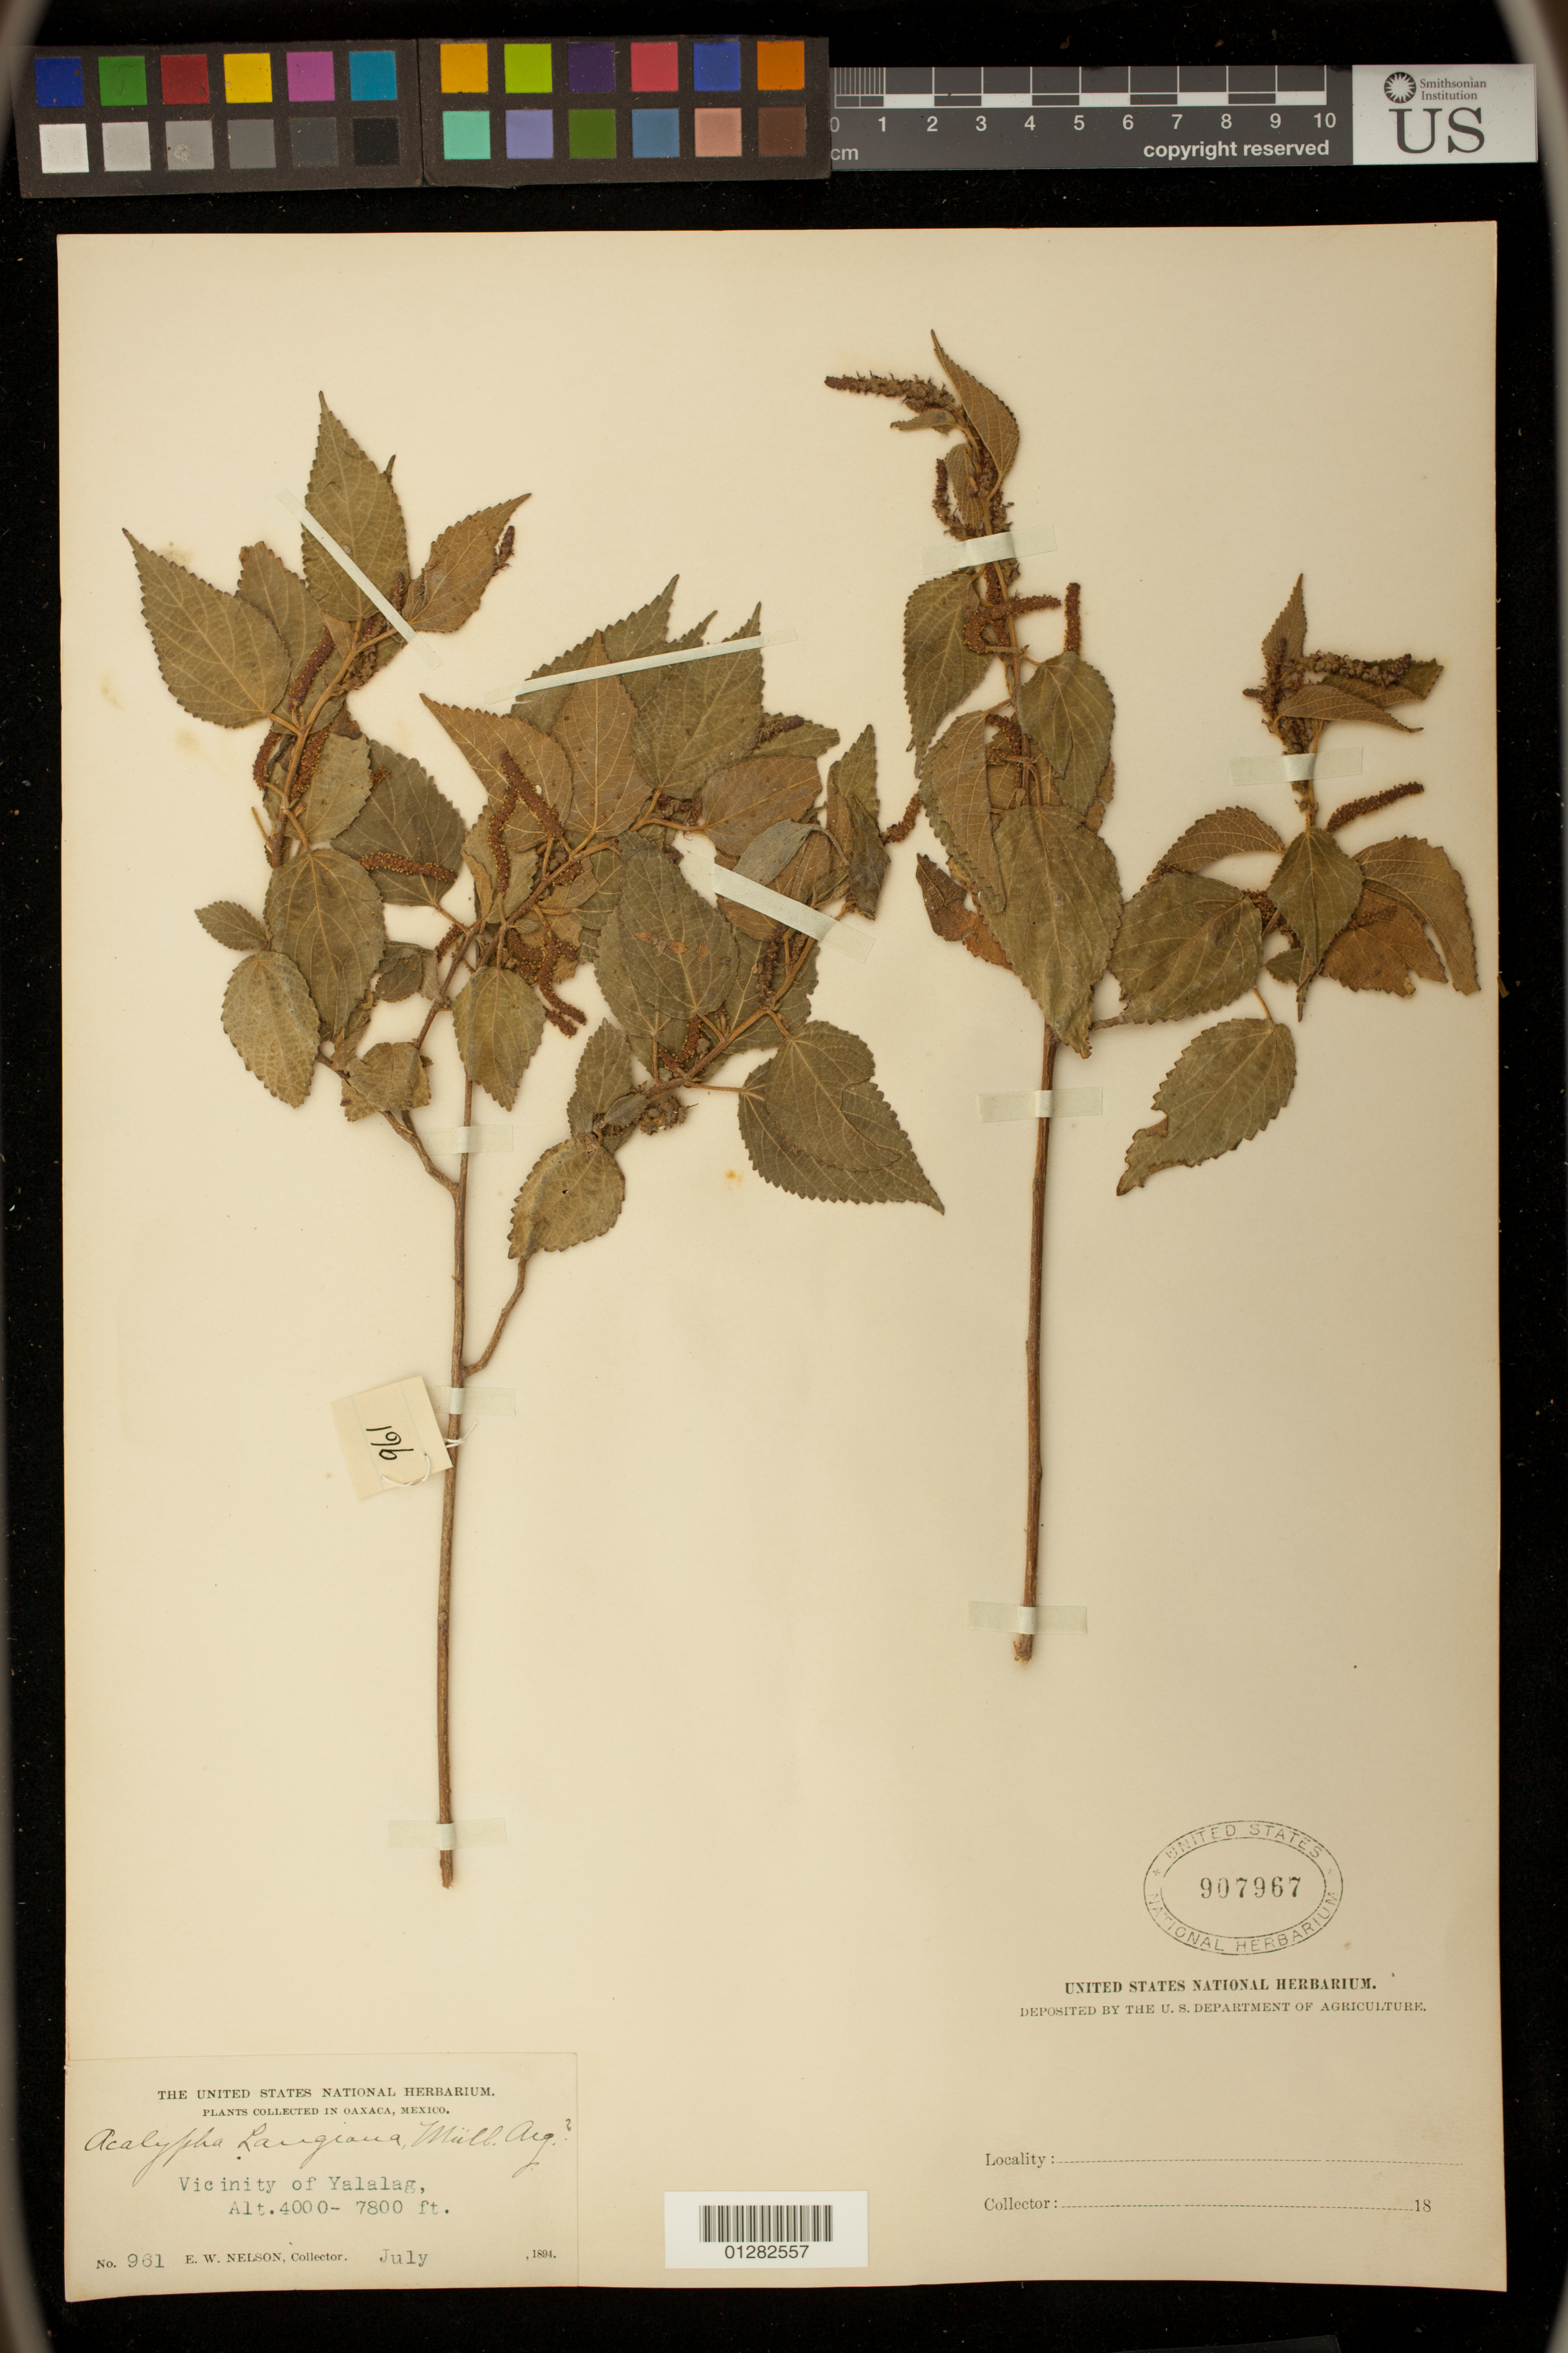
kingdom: Plantae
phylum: Tracheophyta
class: Magnoliopsida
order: Malpighiales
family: Euphorbiaceae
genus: Acalypha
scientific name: Acalypha subviscida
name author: S. Watson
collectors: C. A. Purpus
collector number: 961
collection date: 1894-07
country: Mexico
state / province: Oaxaca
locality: Vicinity of Yalalag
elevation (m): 1219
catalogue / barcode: US 907968